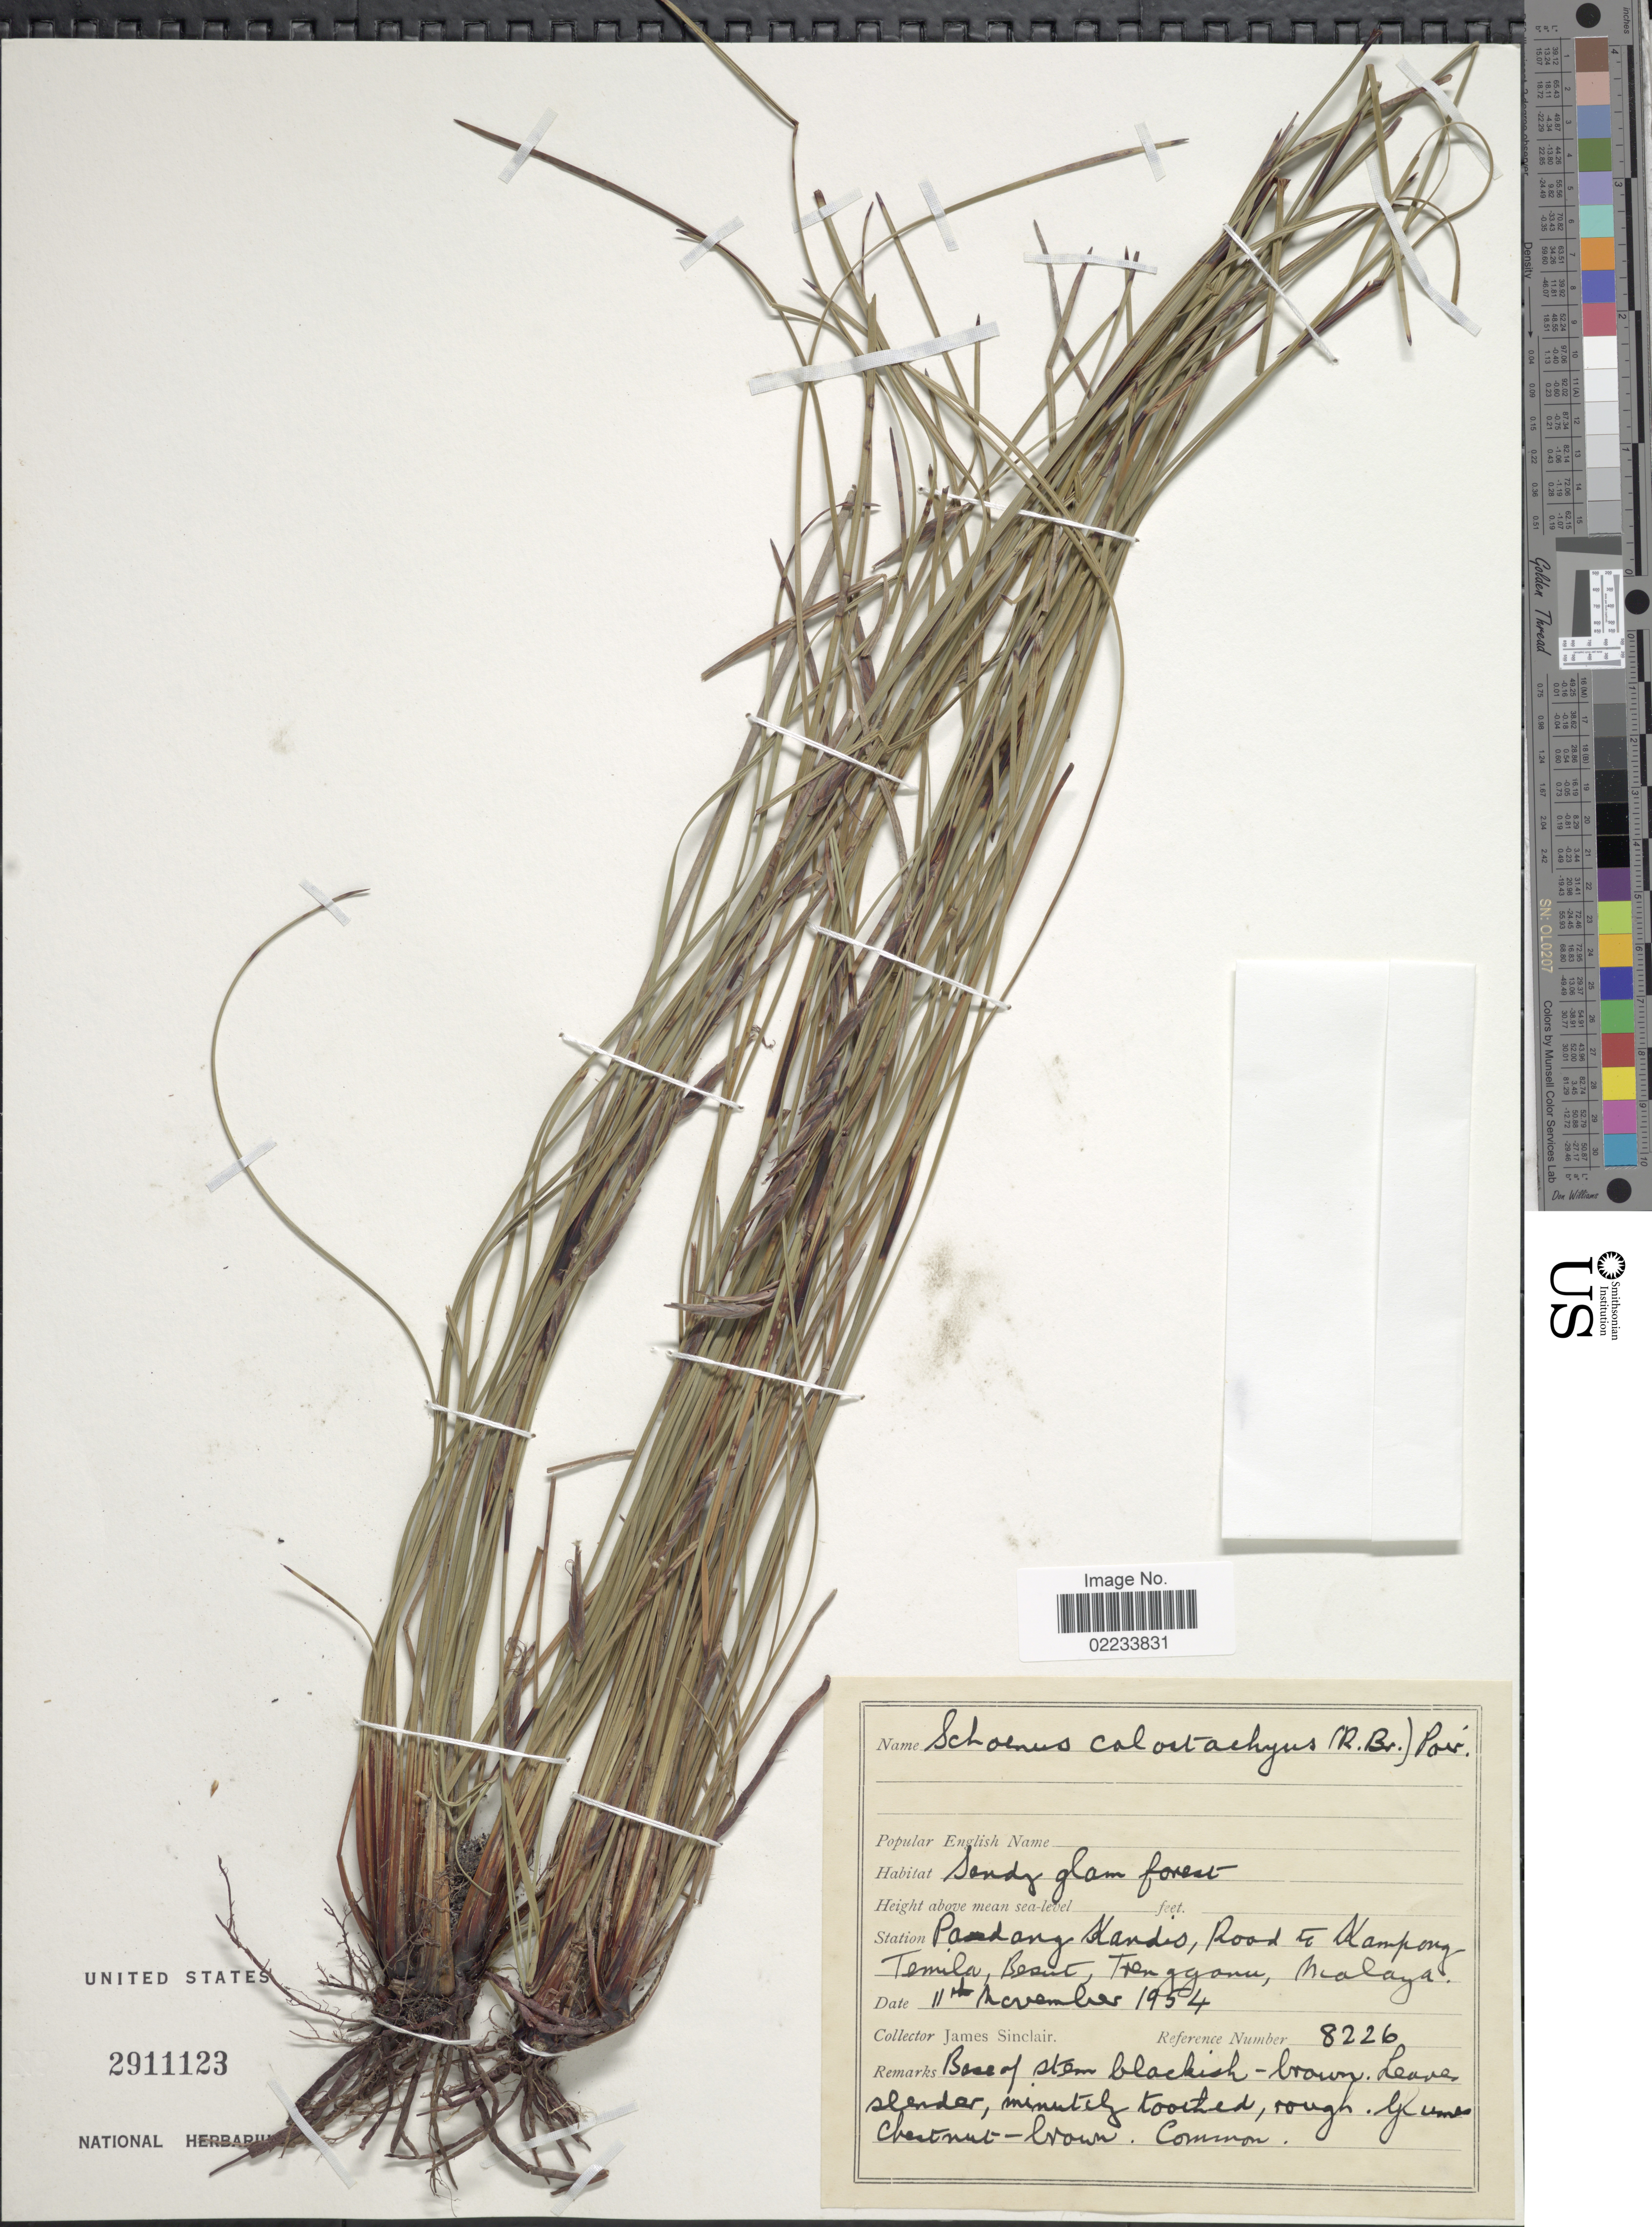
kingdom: Plantae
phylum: Tracheophyta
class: Liliopsida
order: Poales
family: Cyperaceae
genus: Schoenus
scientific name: Schoenus calostachyus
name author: (R. Br.) Poir. ex Roem. & Schult.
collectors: J. Sinclair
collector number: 8226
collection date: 1954-11-11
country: Malaysia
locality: Padang Kandis, Road to Kampong Temila, Besut, Trengganu, Malaya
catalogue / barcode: US 2911123